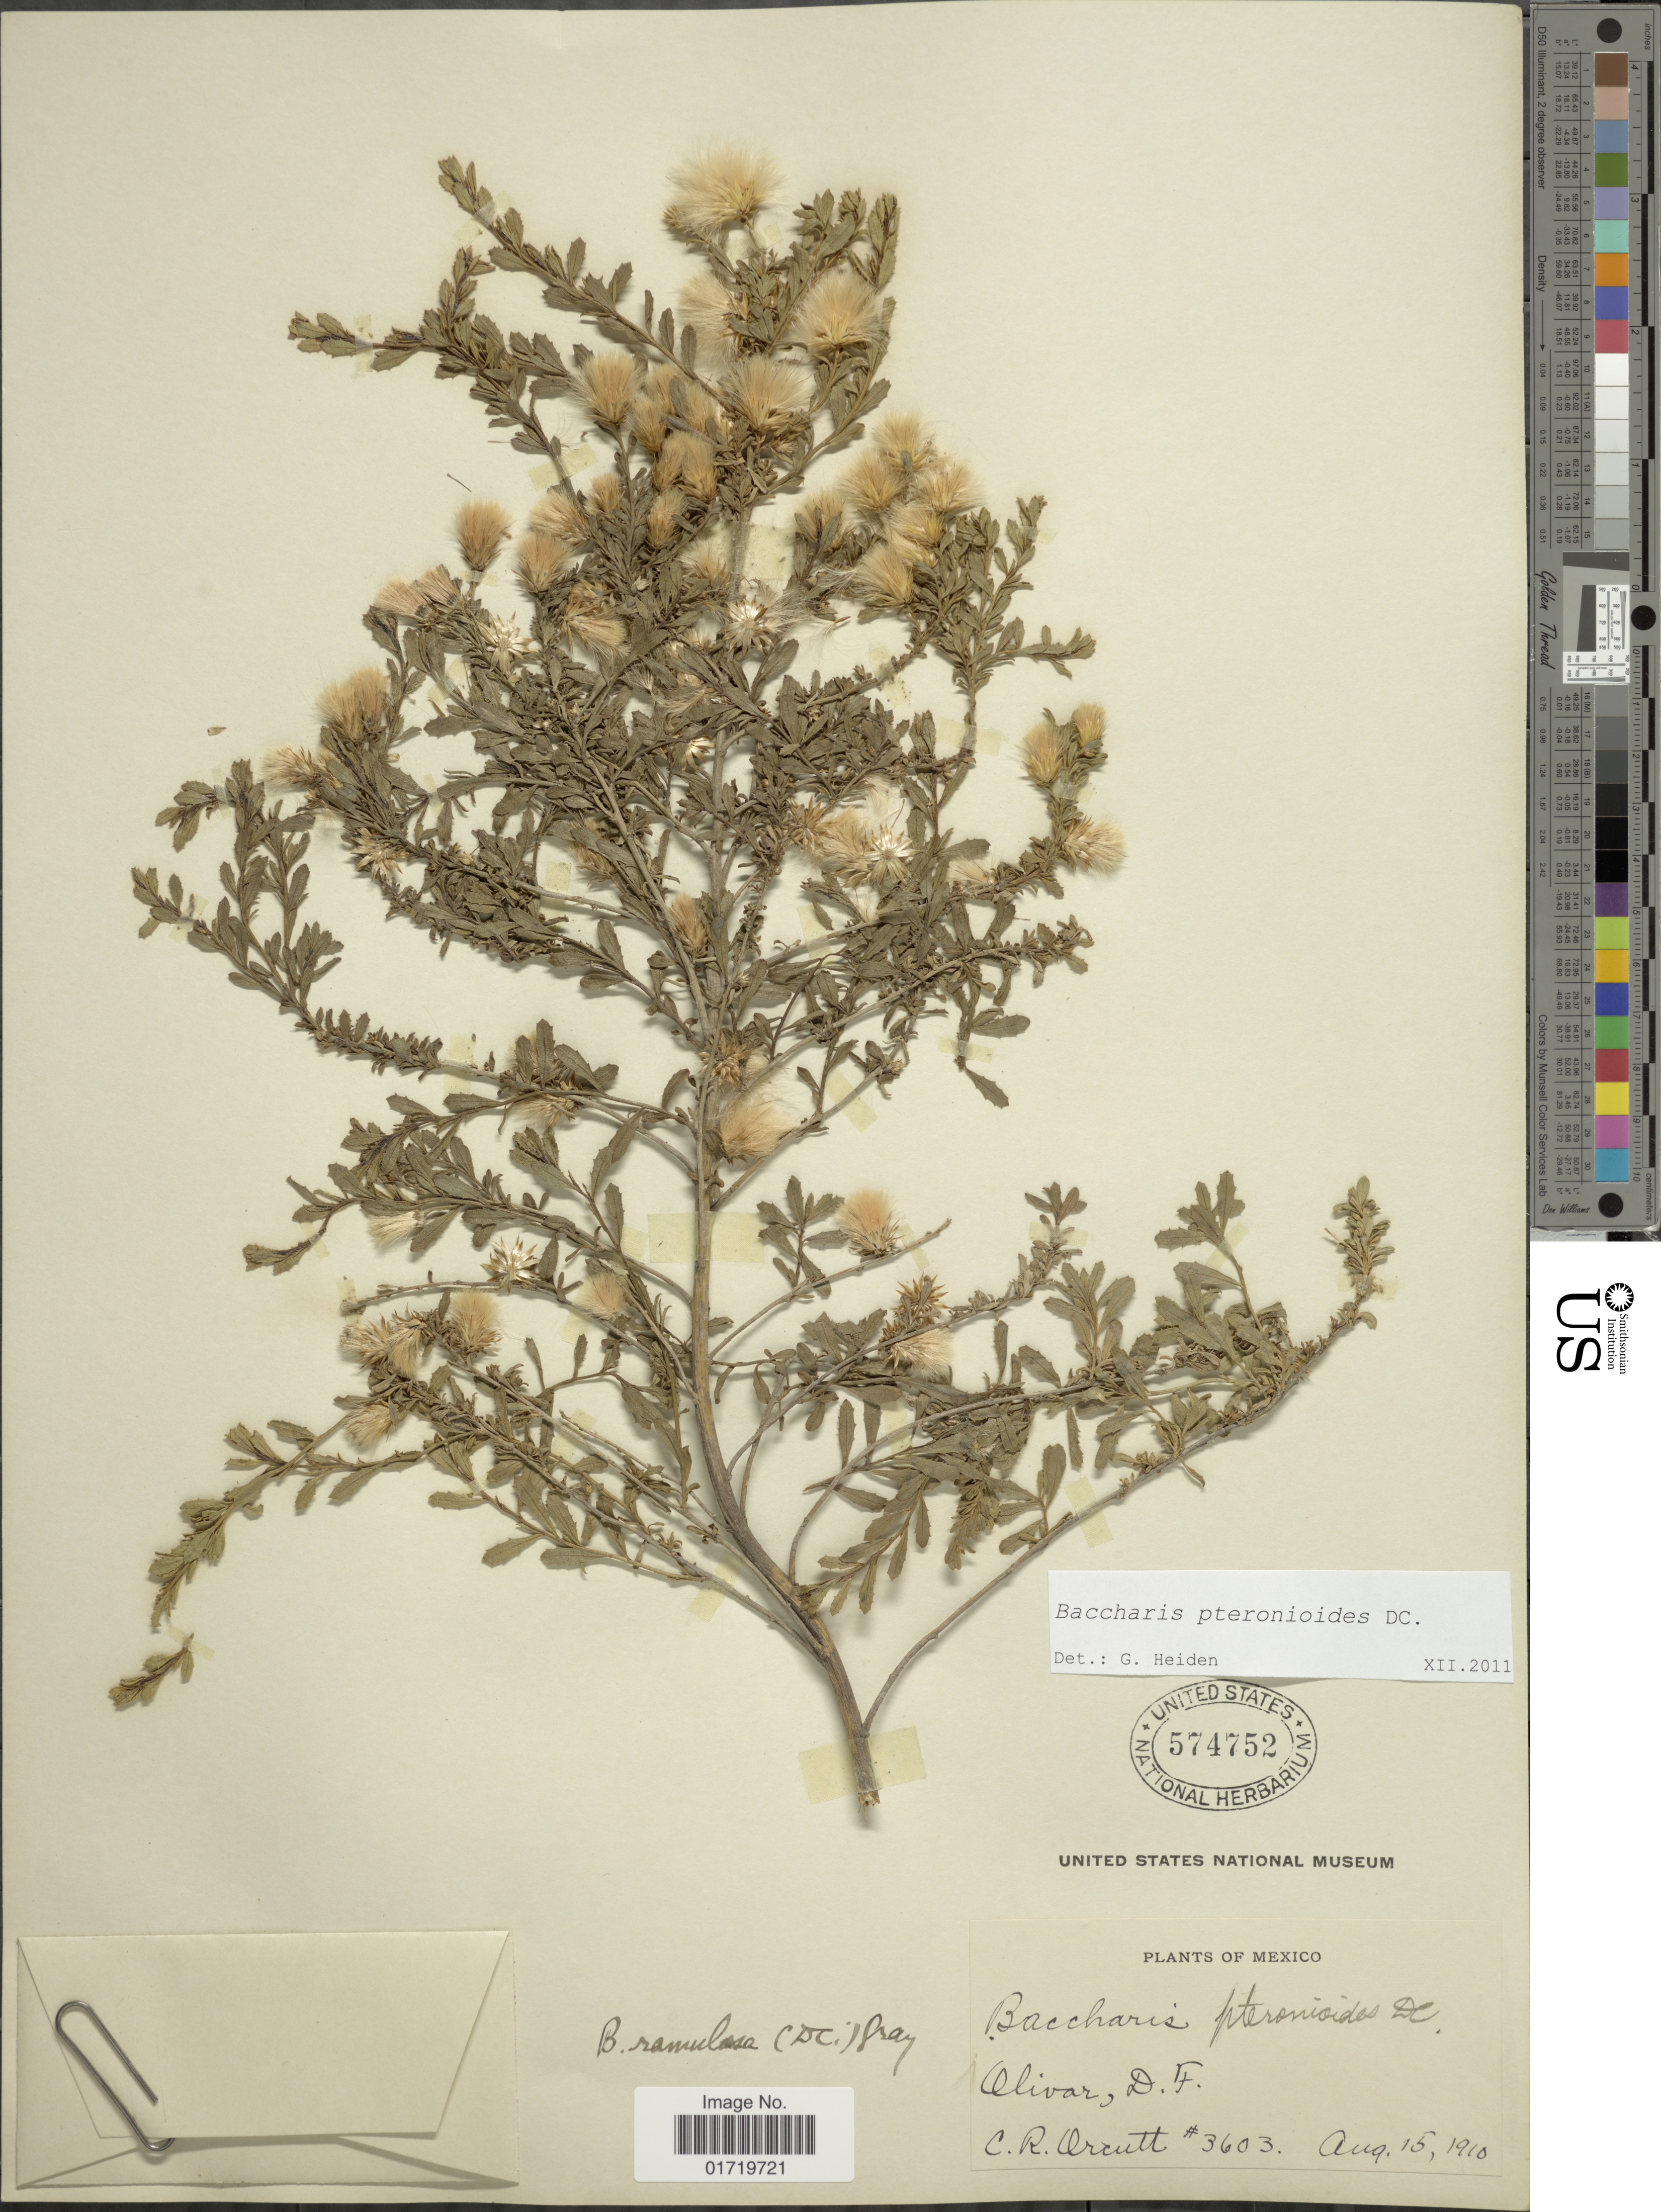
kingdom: Plantae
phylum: Tracheophyta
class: Magnoliopsida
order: Asterales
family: Asteraceae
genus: Baccharis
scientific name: Baccharis pteronioides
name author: DC.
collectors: C. R. Orcutt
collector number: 3603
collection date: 1910-08-15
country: Mexico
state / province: Distrito Federal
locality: Olivar, D. F.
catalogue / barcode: US 574752